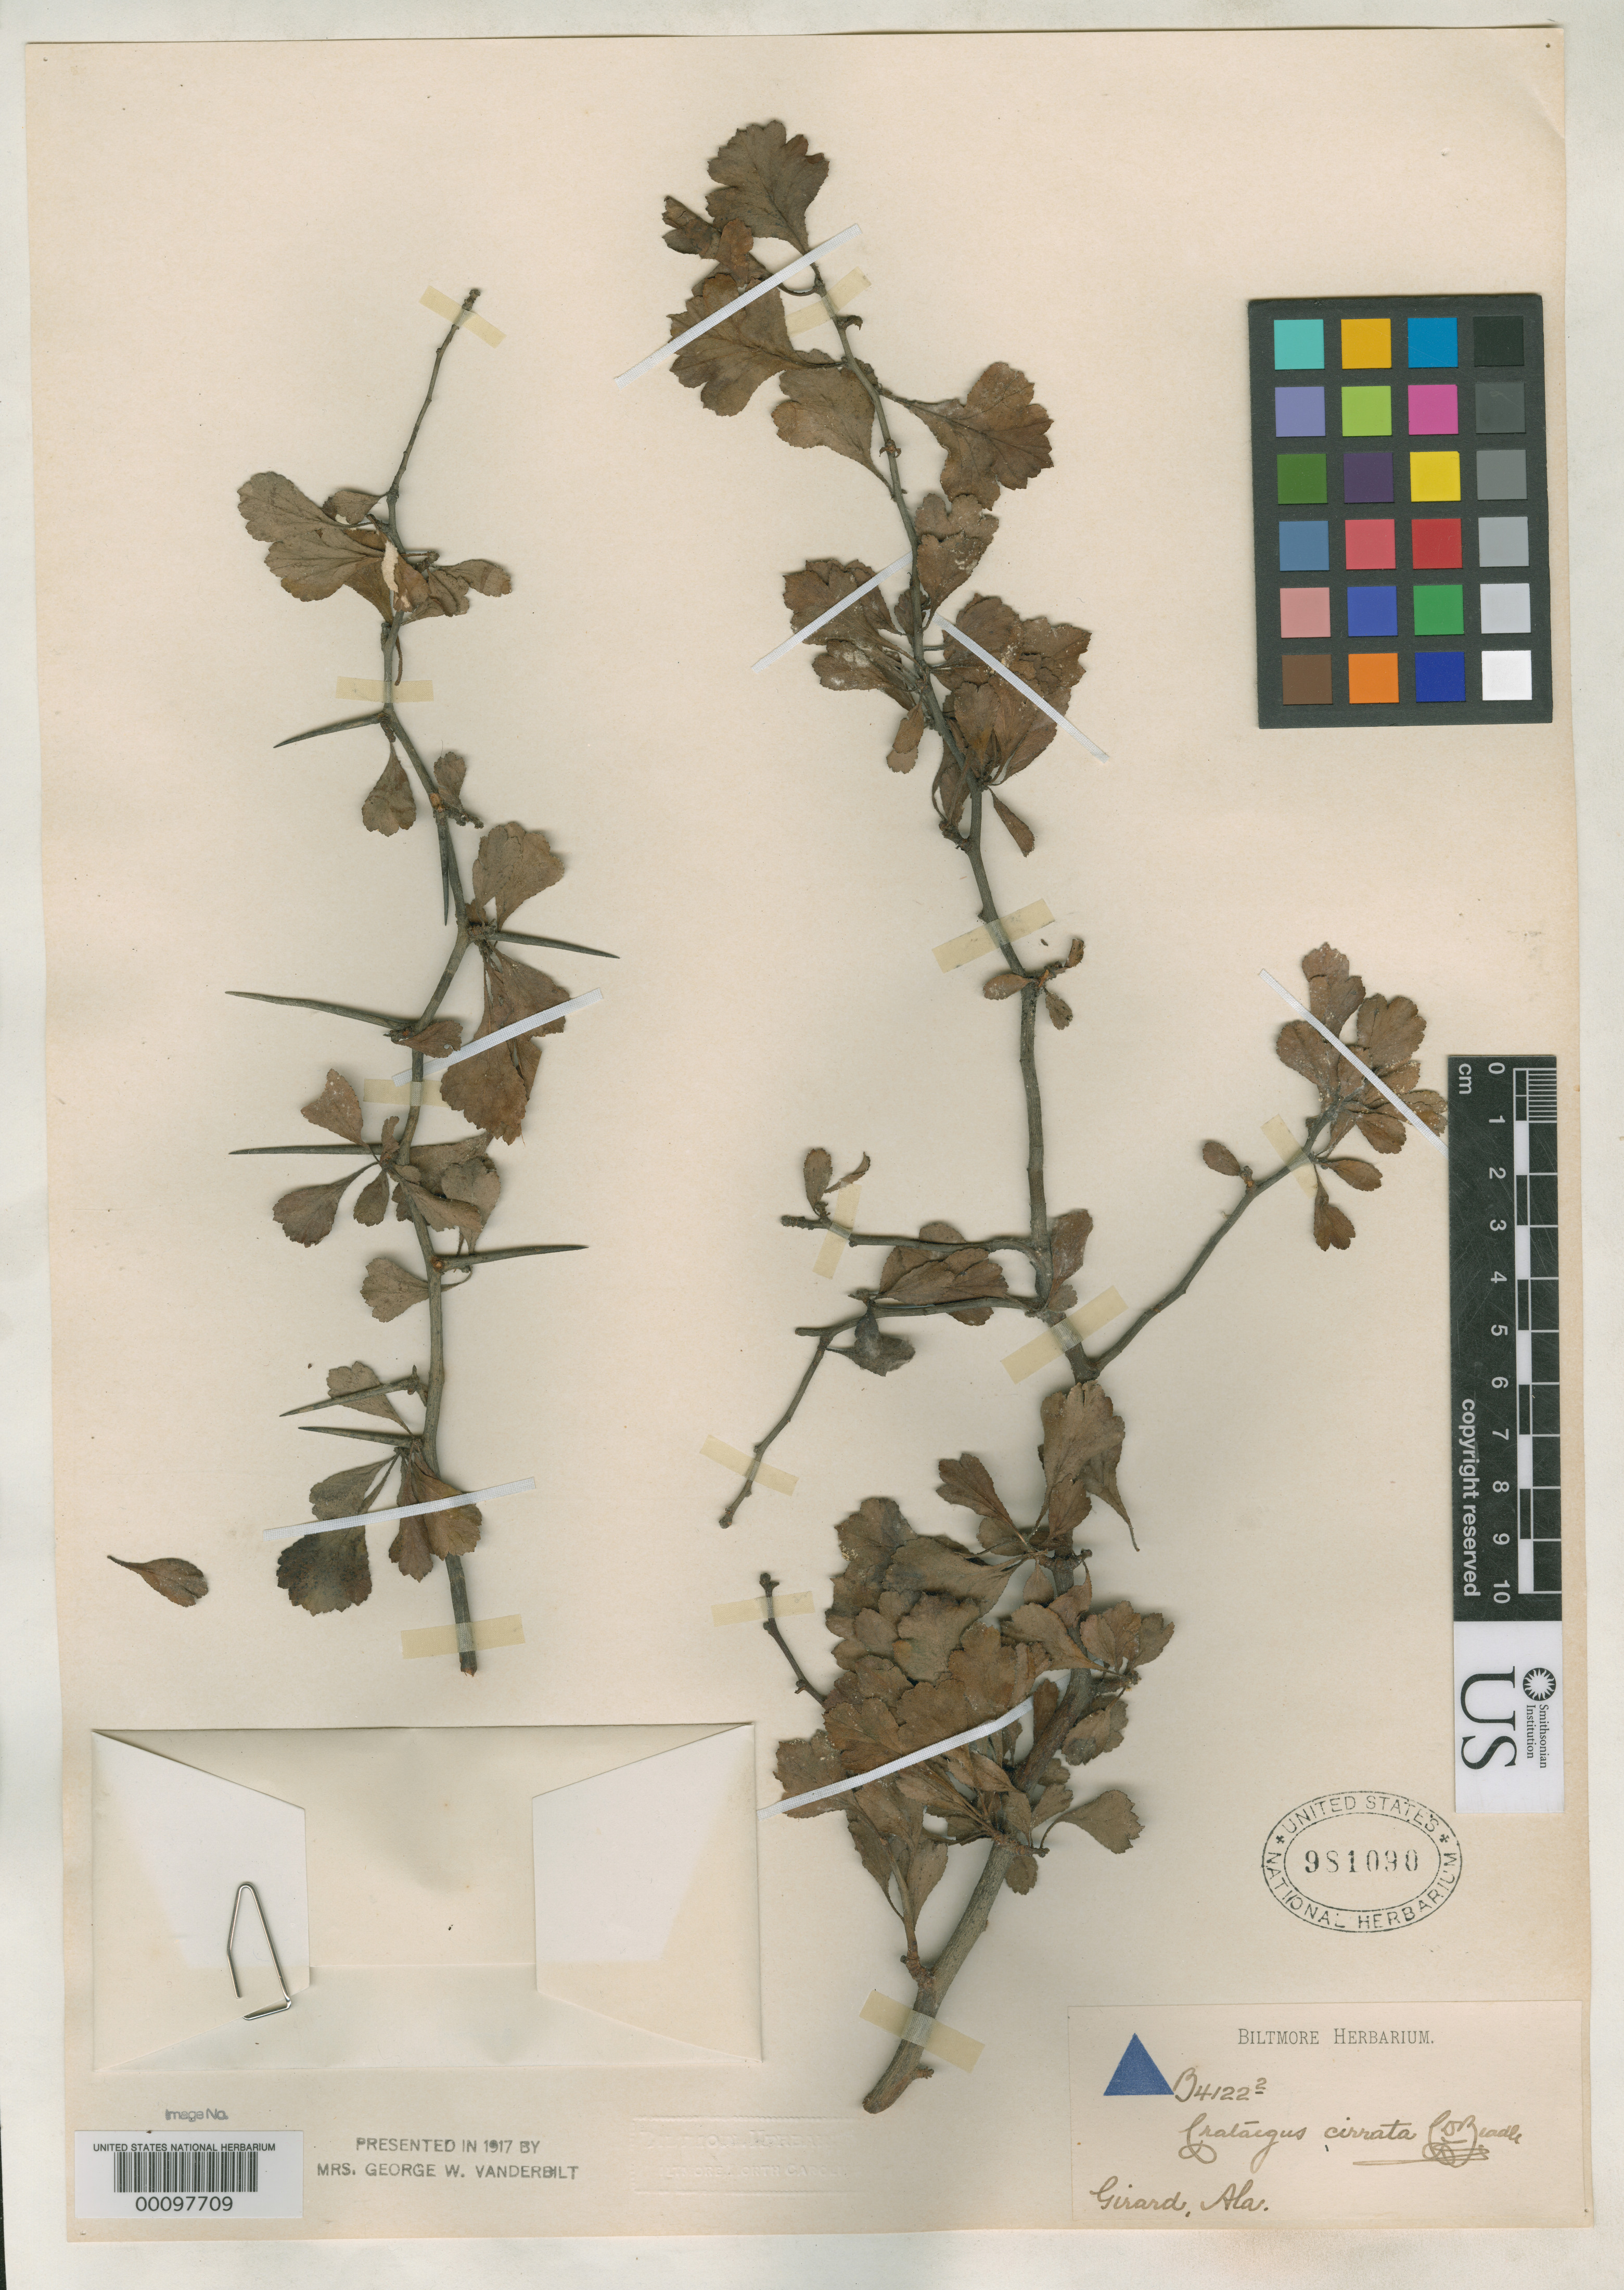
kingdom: Plantae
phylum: Tracheophyta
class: Magnoliopsida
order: Rosales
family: Rosaceae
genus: Crataegus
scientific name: Crataegus cirrata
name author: Beadle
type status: Syntype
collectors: ex herb. Biltmore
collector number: B 4122(2)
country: United States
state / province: Alabama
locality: Girard.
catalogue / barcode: US 981090